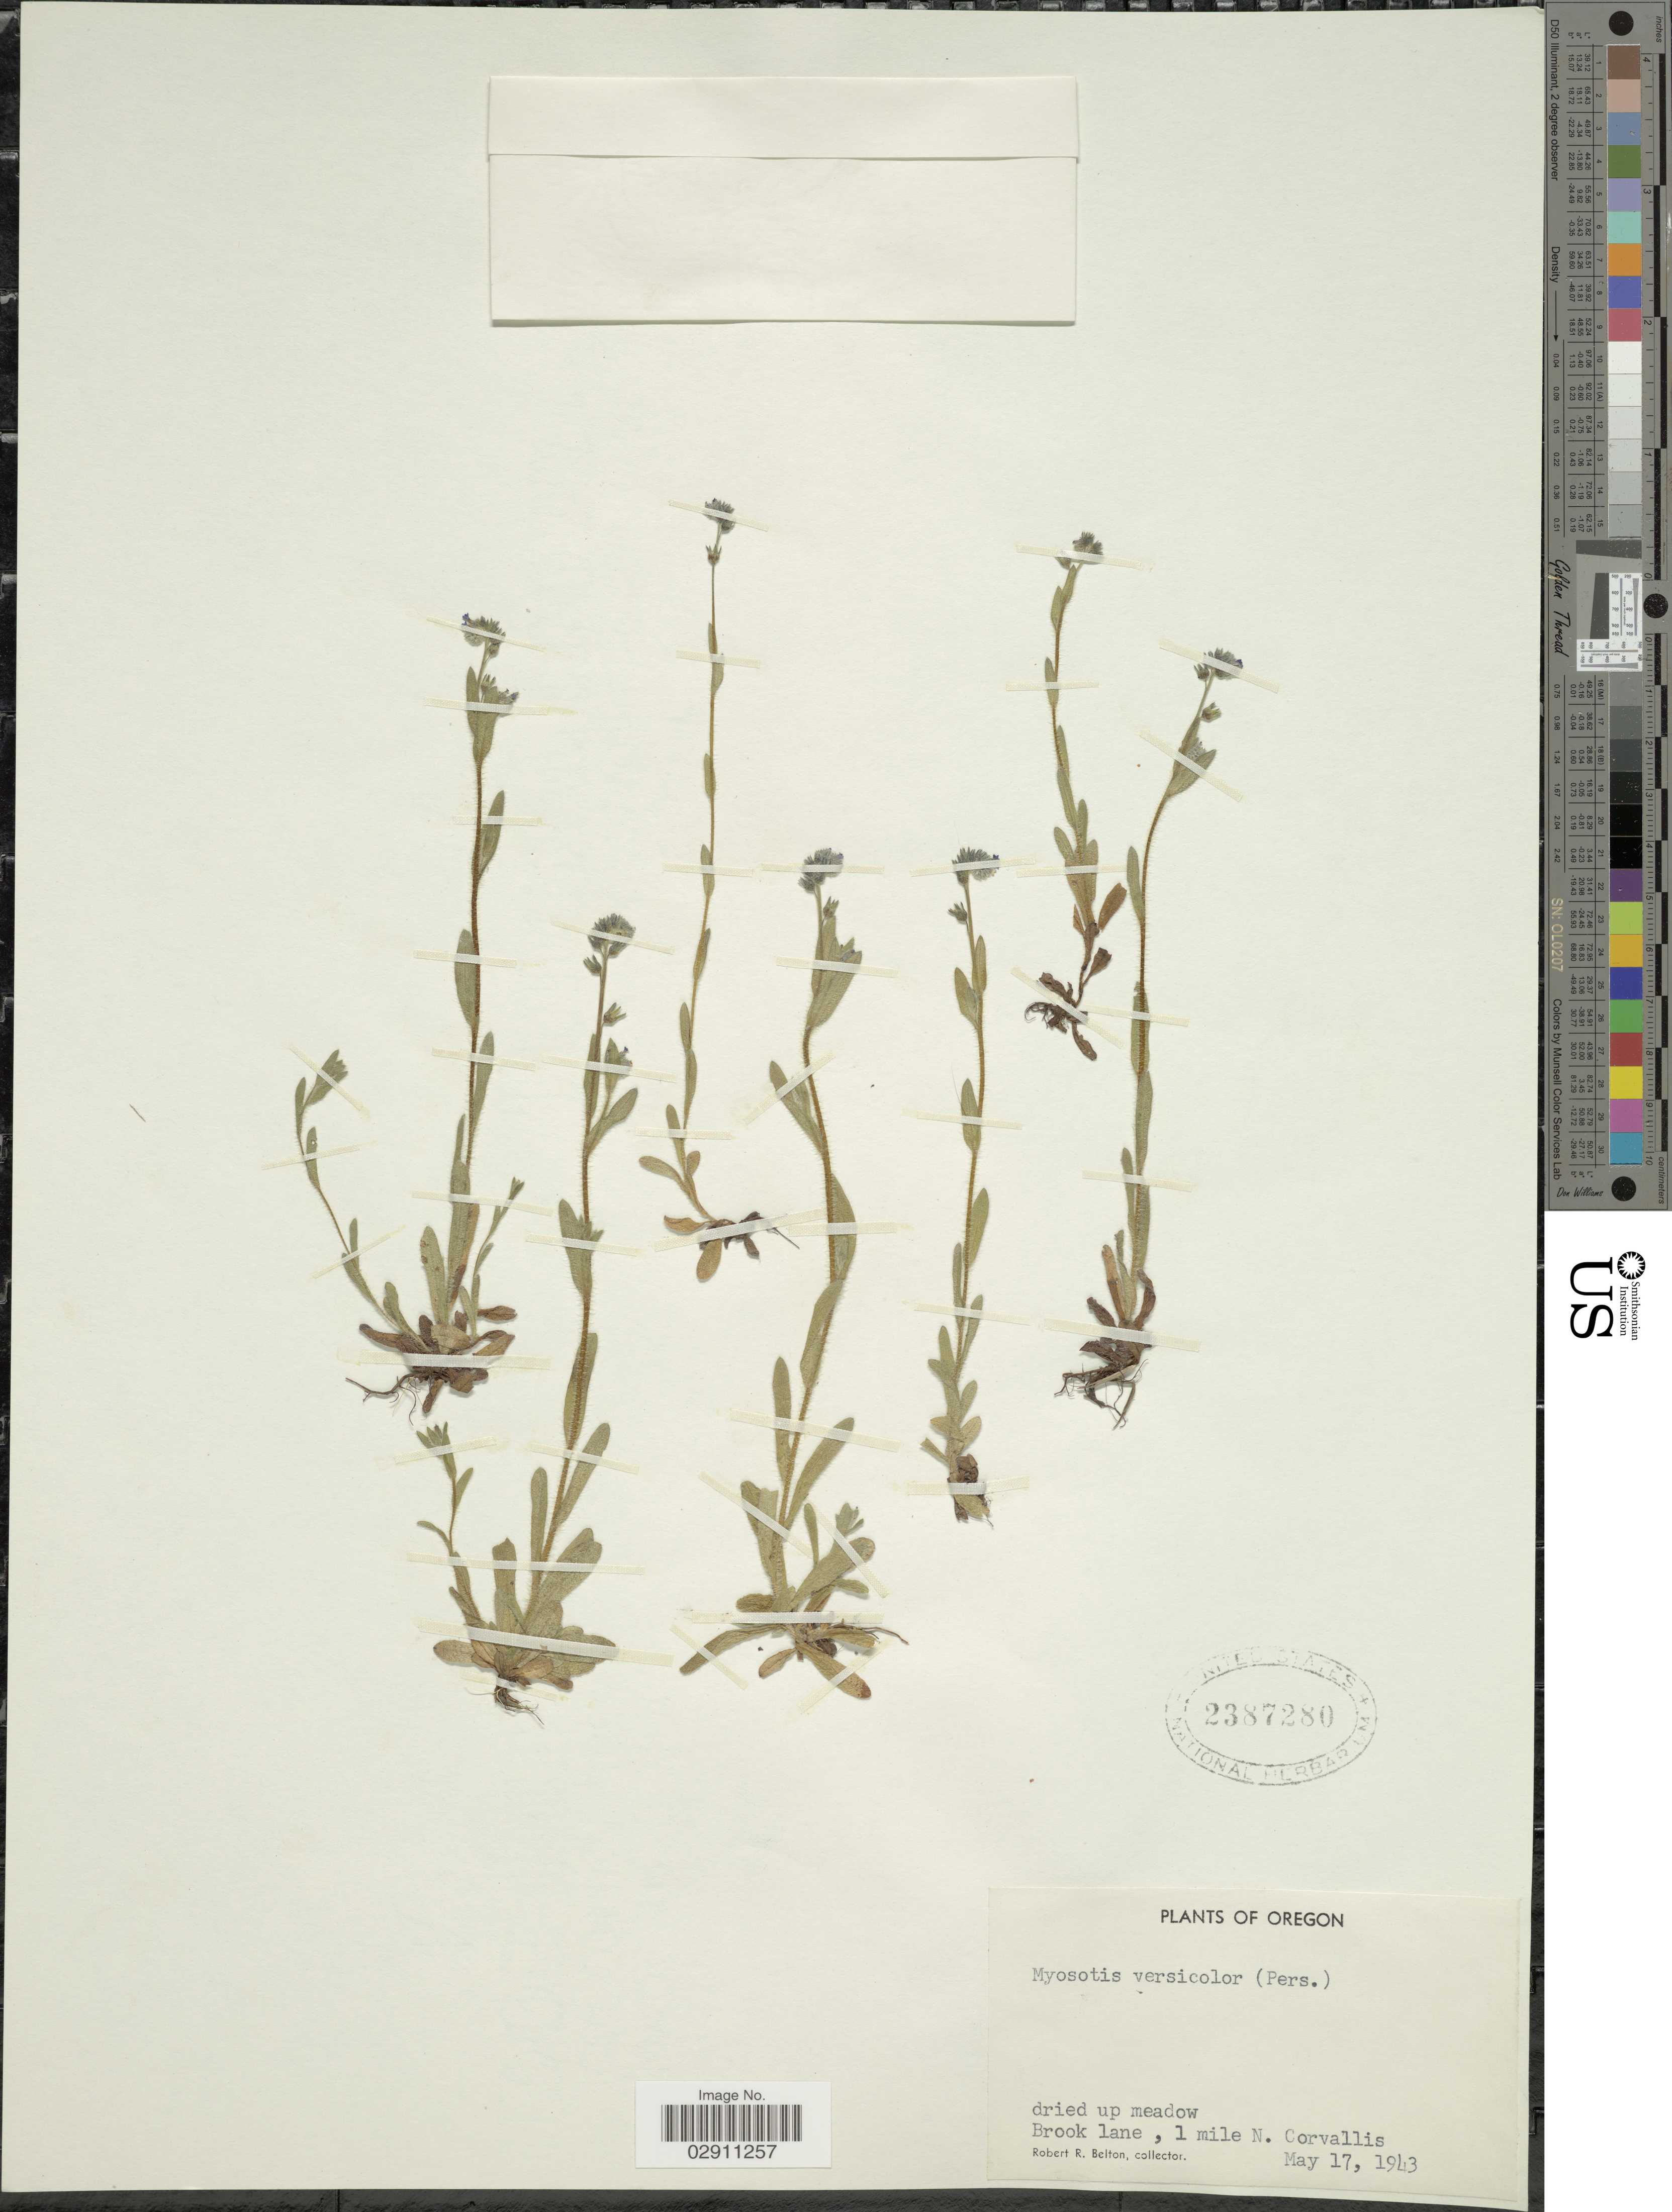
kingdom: Plantae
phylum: Tracheophyta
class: Magnoliopsida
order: Boraginales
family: Boraginaceae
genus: Myosotis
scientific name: Myosotis discolor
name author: Pers.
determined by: Goldman, Doug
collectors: R. Belton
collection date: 1943-05-17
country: United States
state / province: Oregon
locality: Brook lane, 1 mile N. Corvallis.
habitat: dried up meadow.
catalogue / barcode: US 2387280